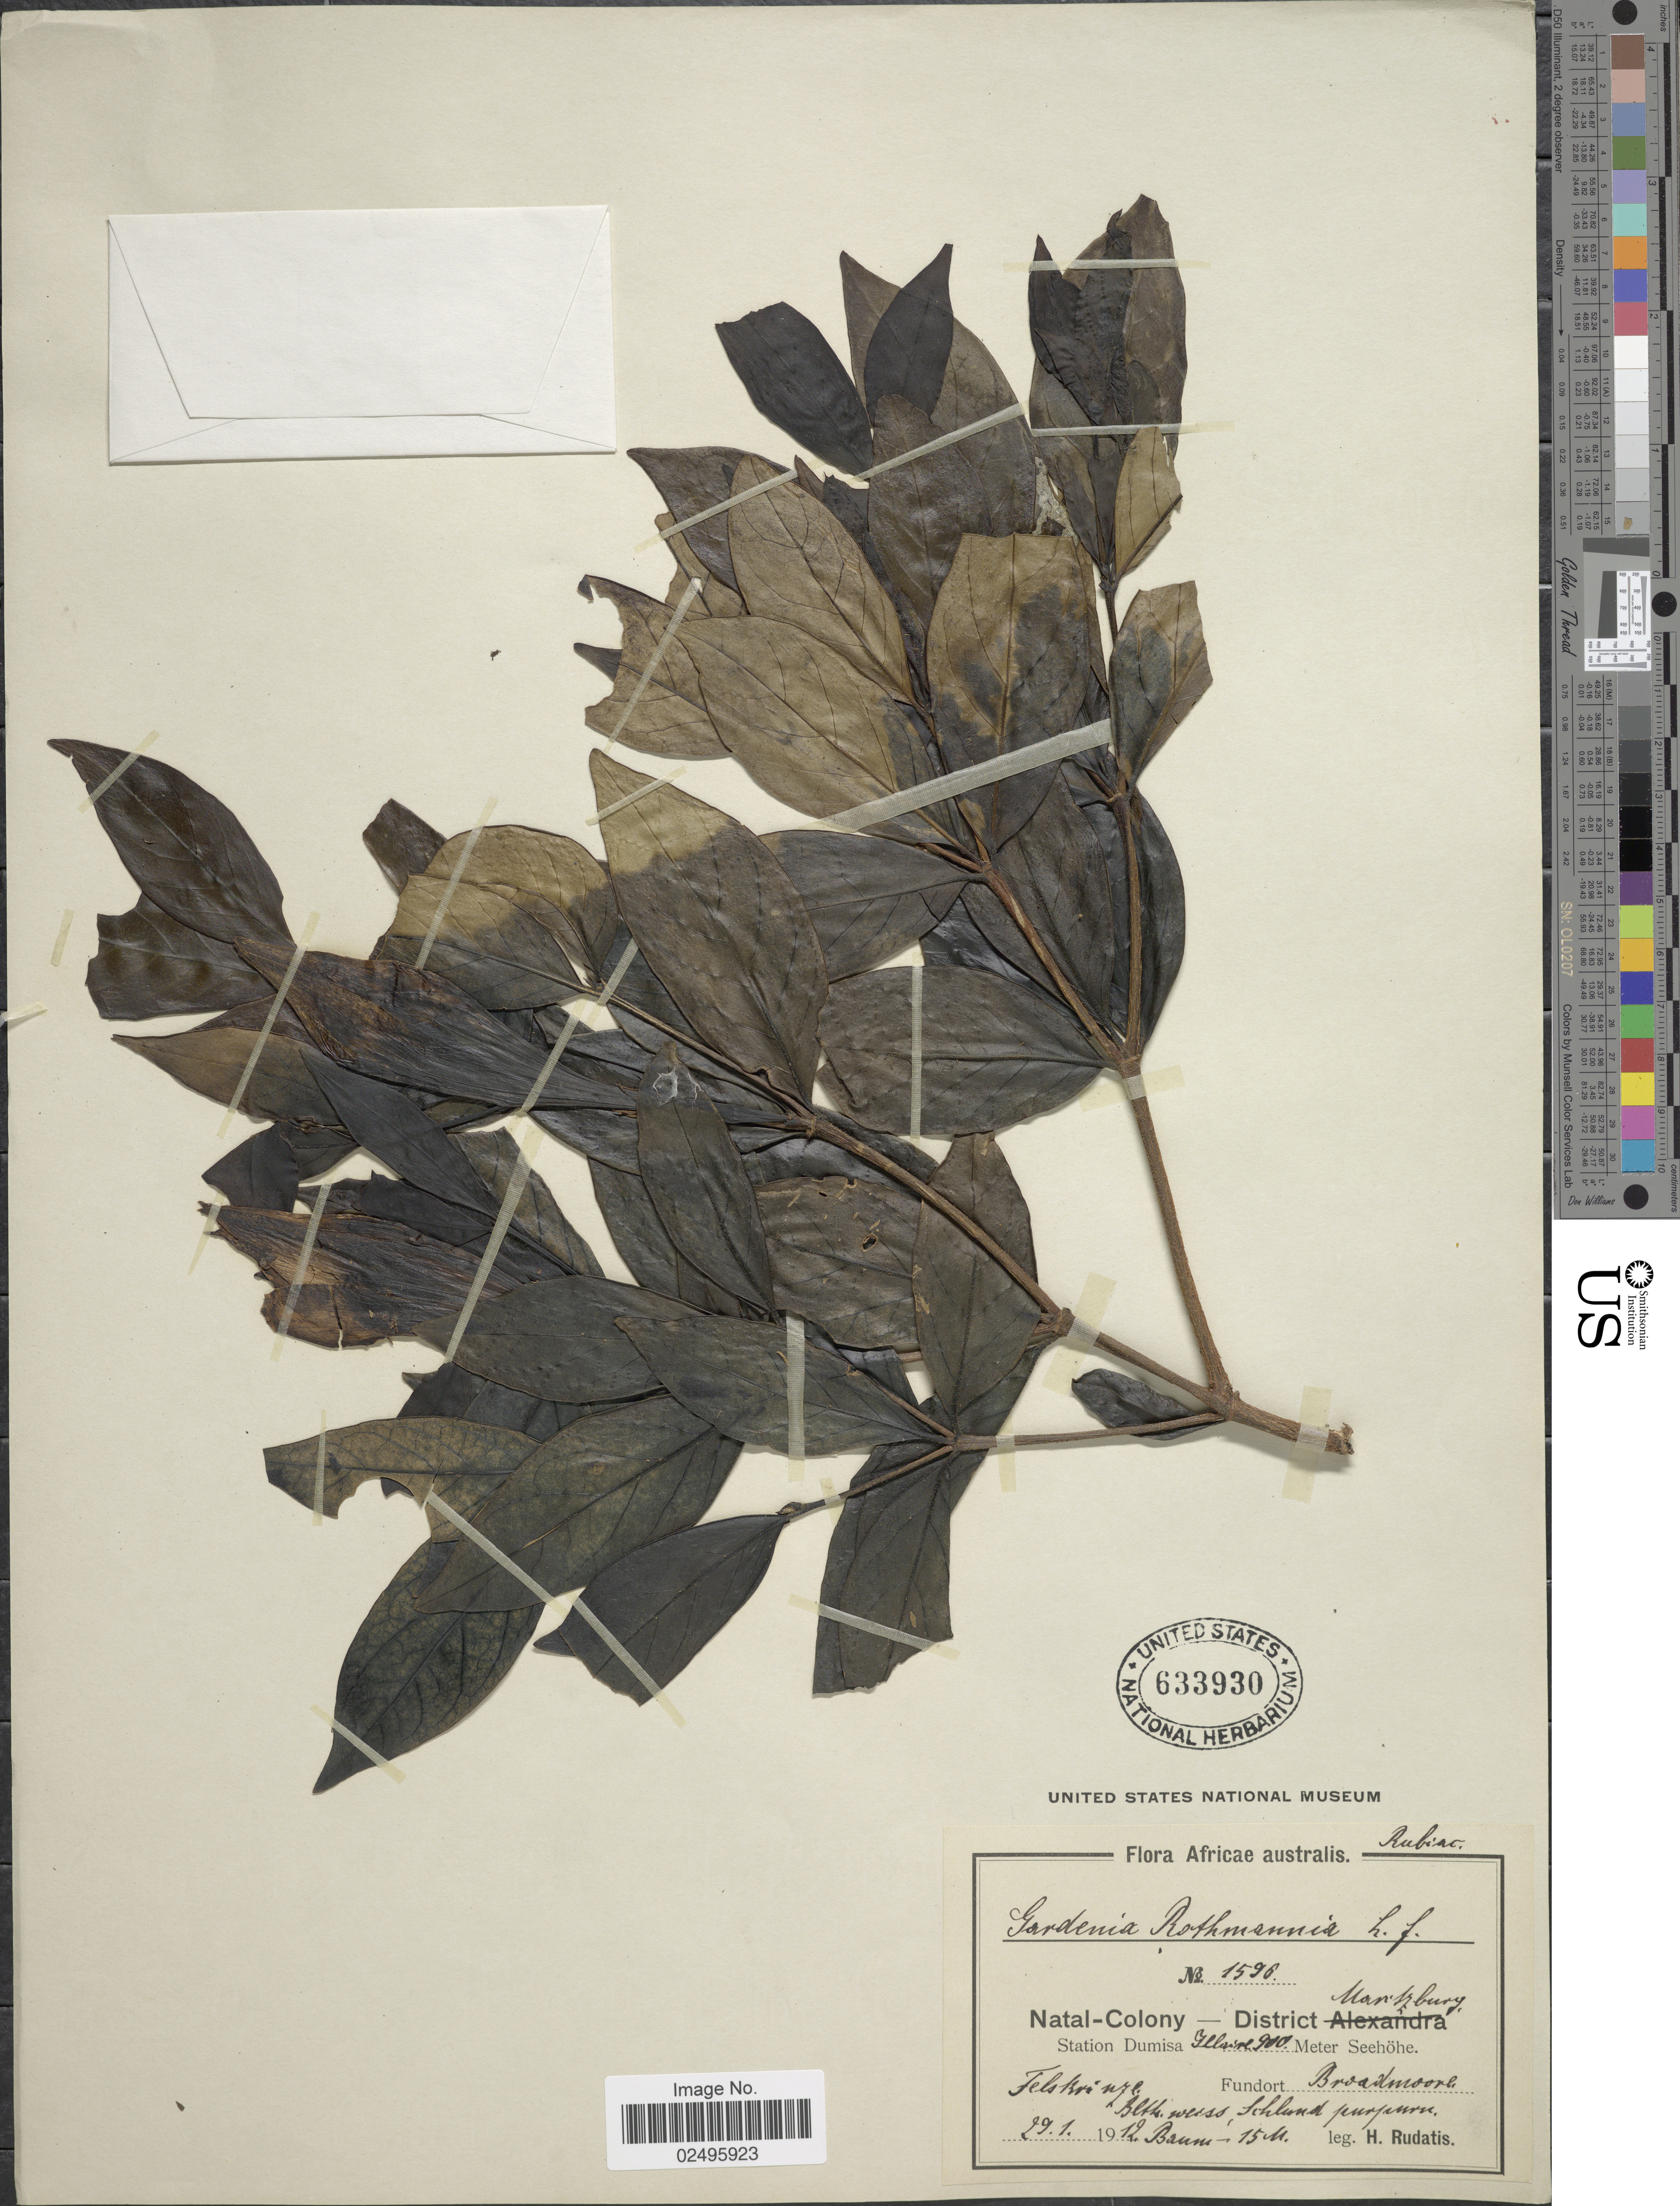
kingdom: Plantae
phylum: Tracheophyta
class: Magnoliopsida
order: Gentianales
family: Rubiaceae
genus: Rothmannia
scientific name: Rothmannia capensis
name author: Thunb.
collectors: H. Rudatis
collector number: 1596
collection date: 1912-01-29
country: South Africa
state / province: KwaZulu-Natal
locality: Natal Colony - District Maritzburg, Station Dumisa, Illaire, Fundort Broadmoore, Felskrinze.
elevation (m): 900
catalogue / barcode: US 633930